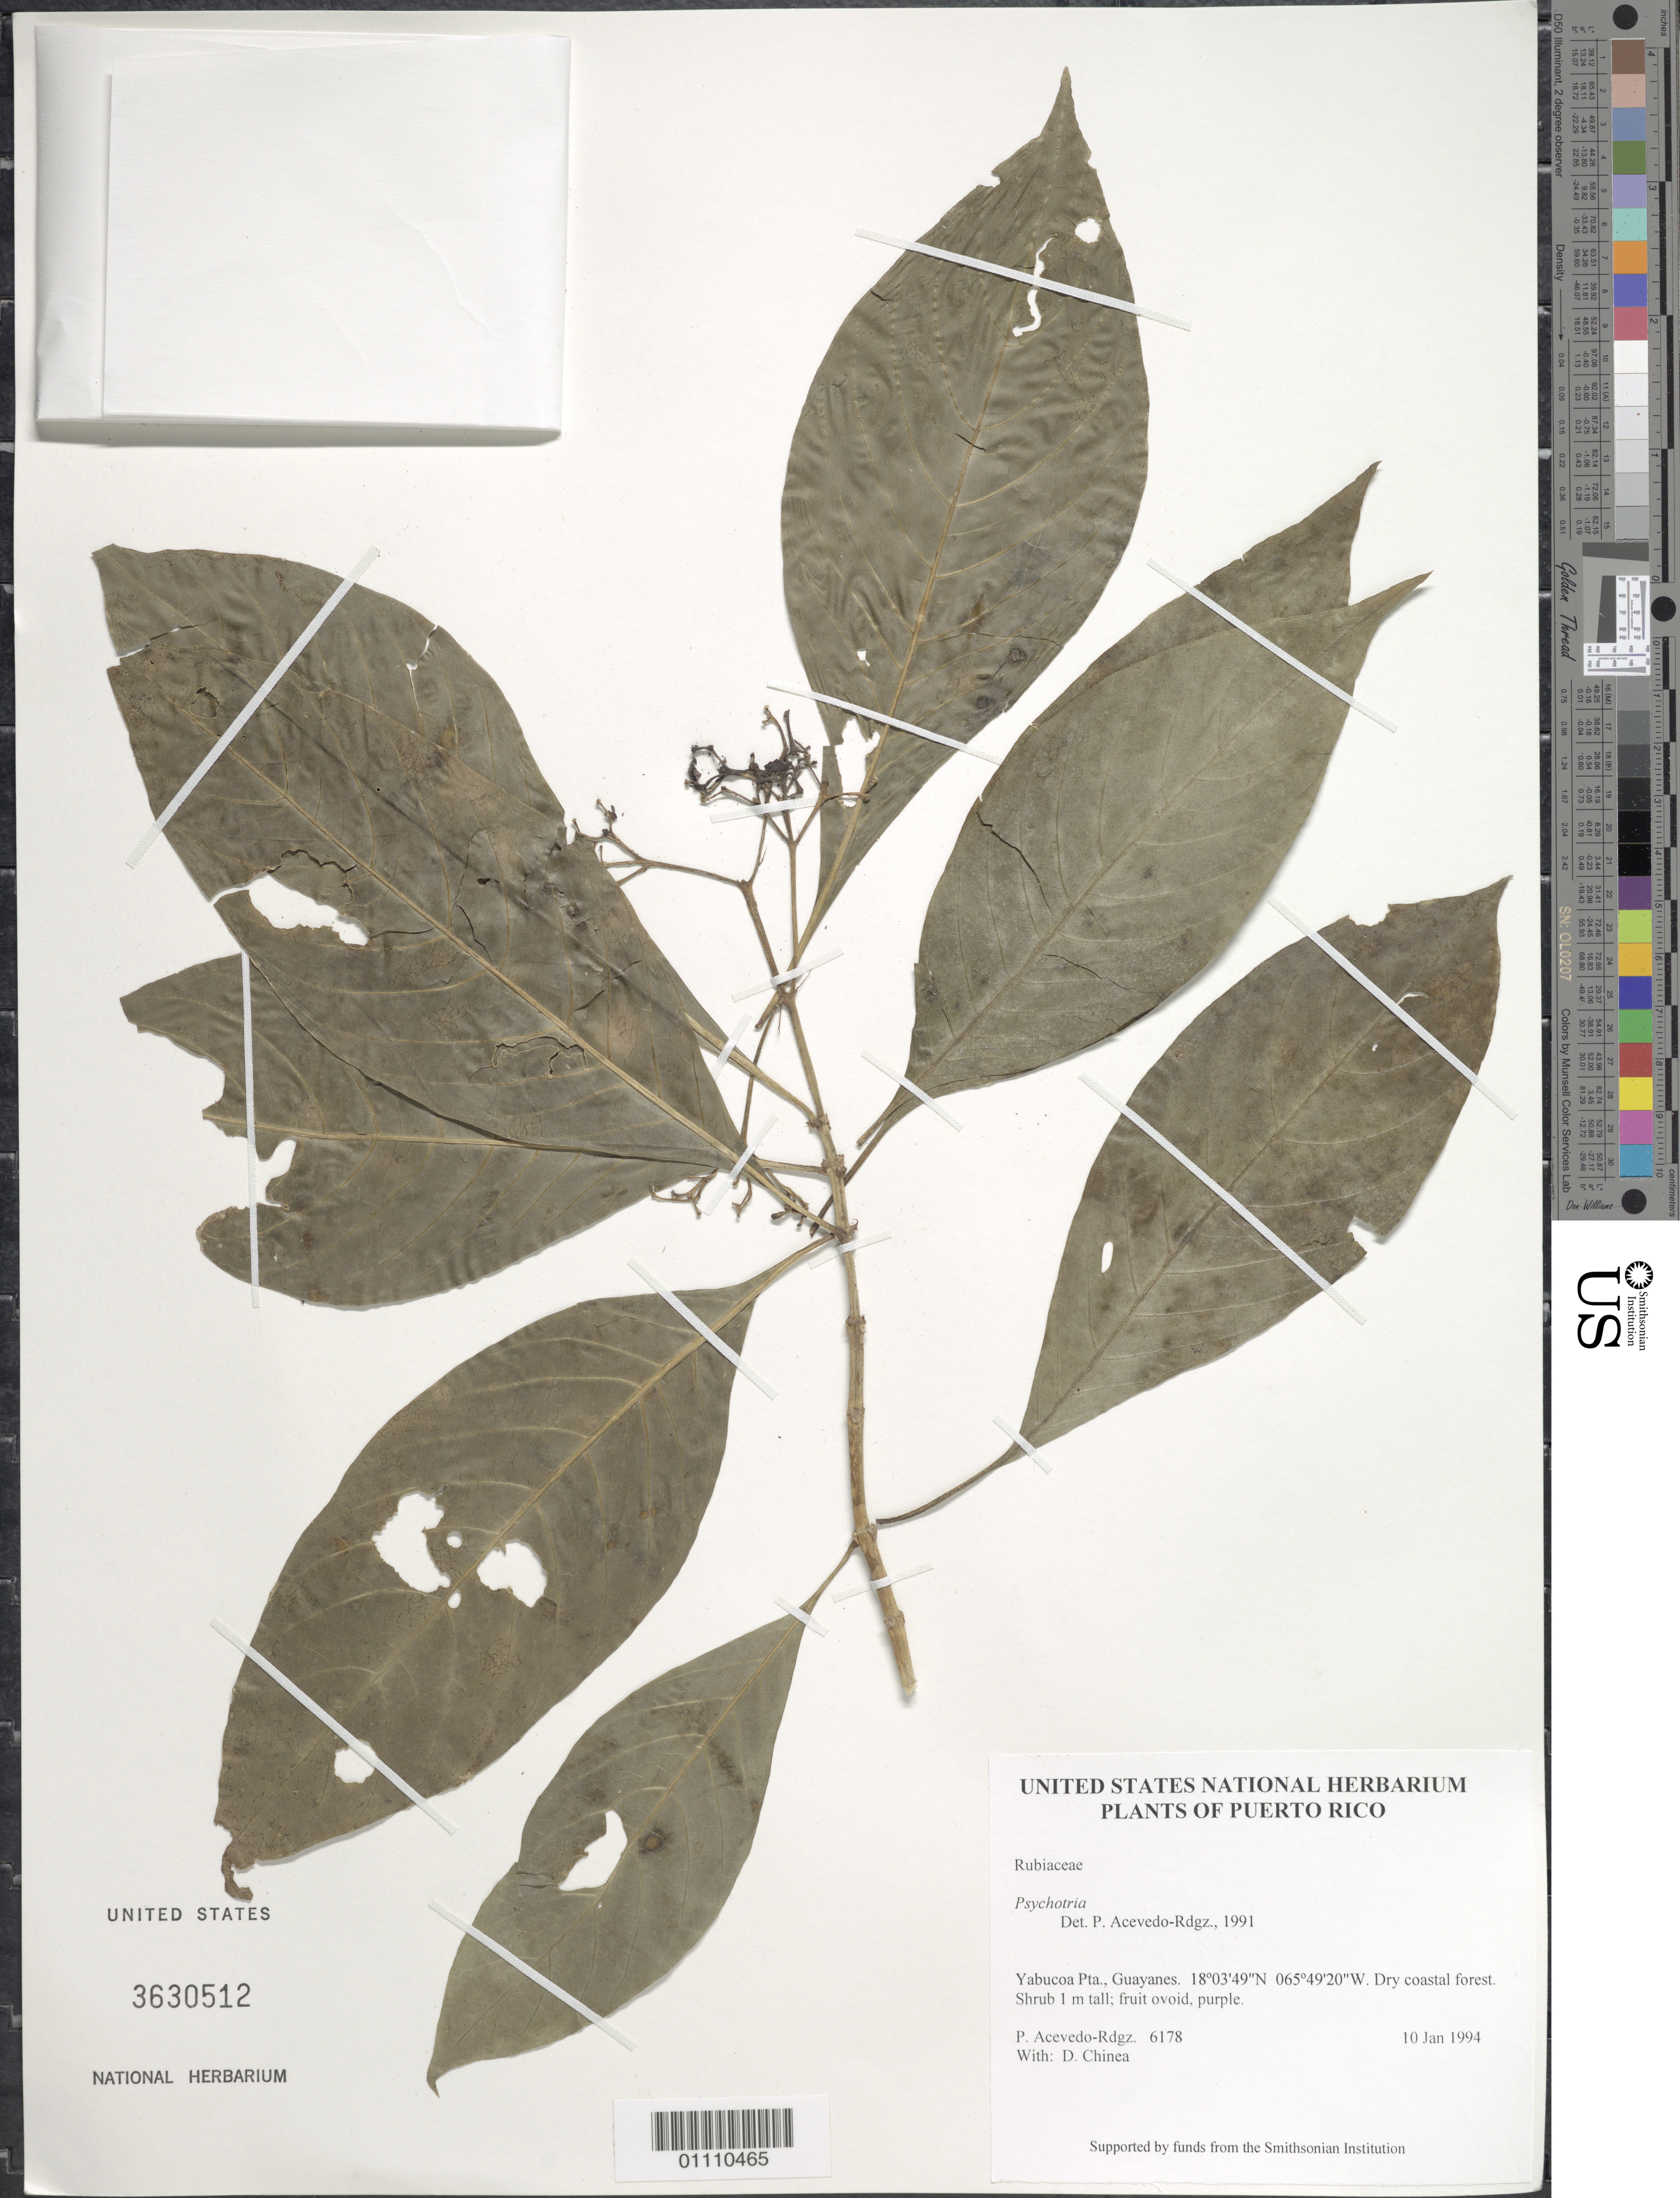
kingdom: Plantae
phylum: Tracheophyta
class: Magnoliopsida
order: Gentianales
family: Rubiaceae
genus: Psychotria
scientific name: Psychotria sp.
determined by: Acevedo-Rodríguez, P., (BOT), Smithsonian Institution - National Museum of Natural History (UNITED STATES)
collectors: P. Acevedo-Rodr. & D. Chinea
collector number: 6178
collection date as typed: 10 Jan 1994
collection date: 1994-01-10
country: Puerto Rico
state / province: Yabucoa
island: Puerto Rico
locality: Yabucoa Pta., Guayanes.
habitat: Dry coastal forest.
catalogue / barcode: US 3630512